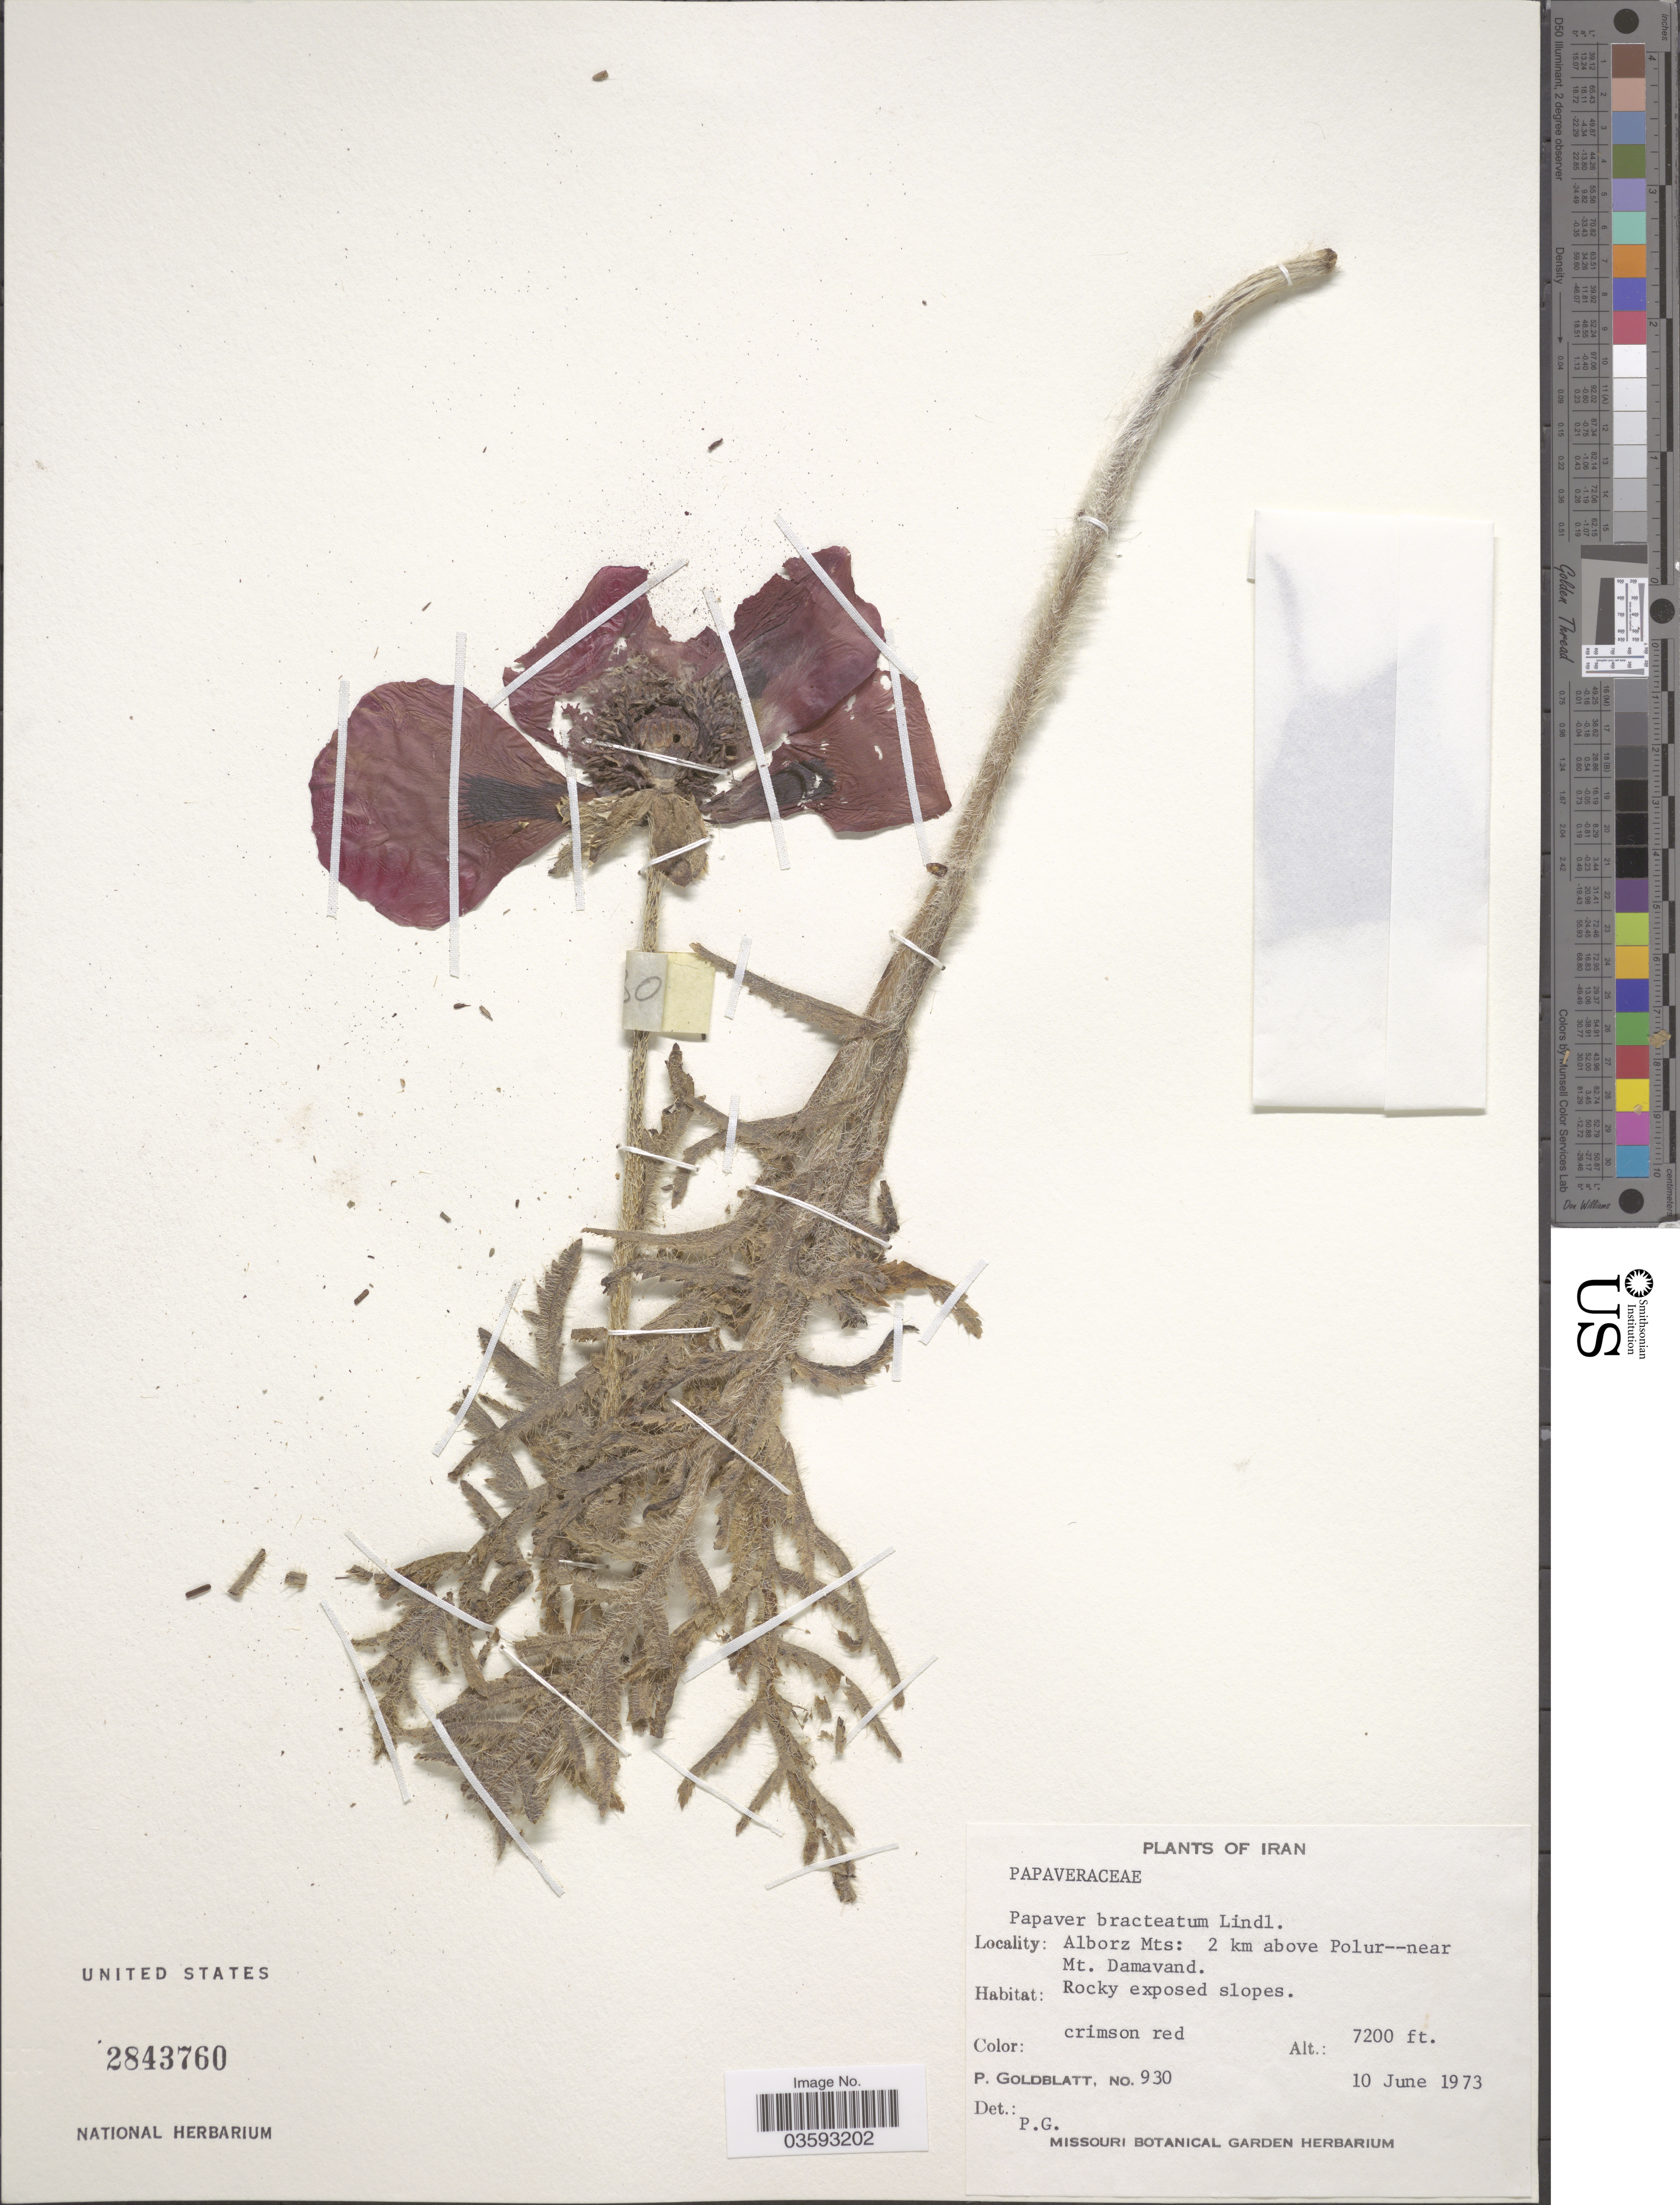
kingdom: Plantae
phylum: Tracheophyta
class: Magnoliopsida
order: Ranunculales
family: Papaveraceae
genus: Papaver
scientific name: Papaver bracteatum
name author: Lindl.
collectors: P. Goldblatt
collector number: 930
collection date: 1973-06-10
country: Iran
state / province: Alborz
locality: Alborz Mts: 2 km above Polur--near Mt. Damavand.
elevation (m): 2195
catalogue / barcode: US 2843760